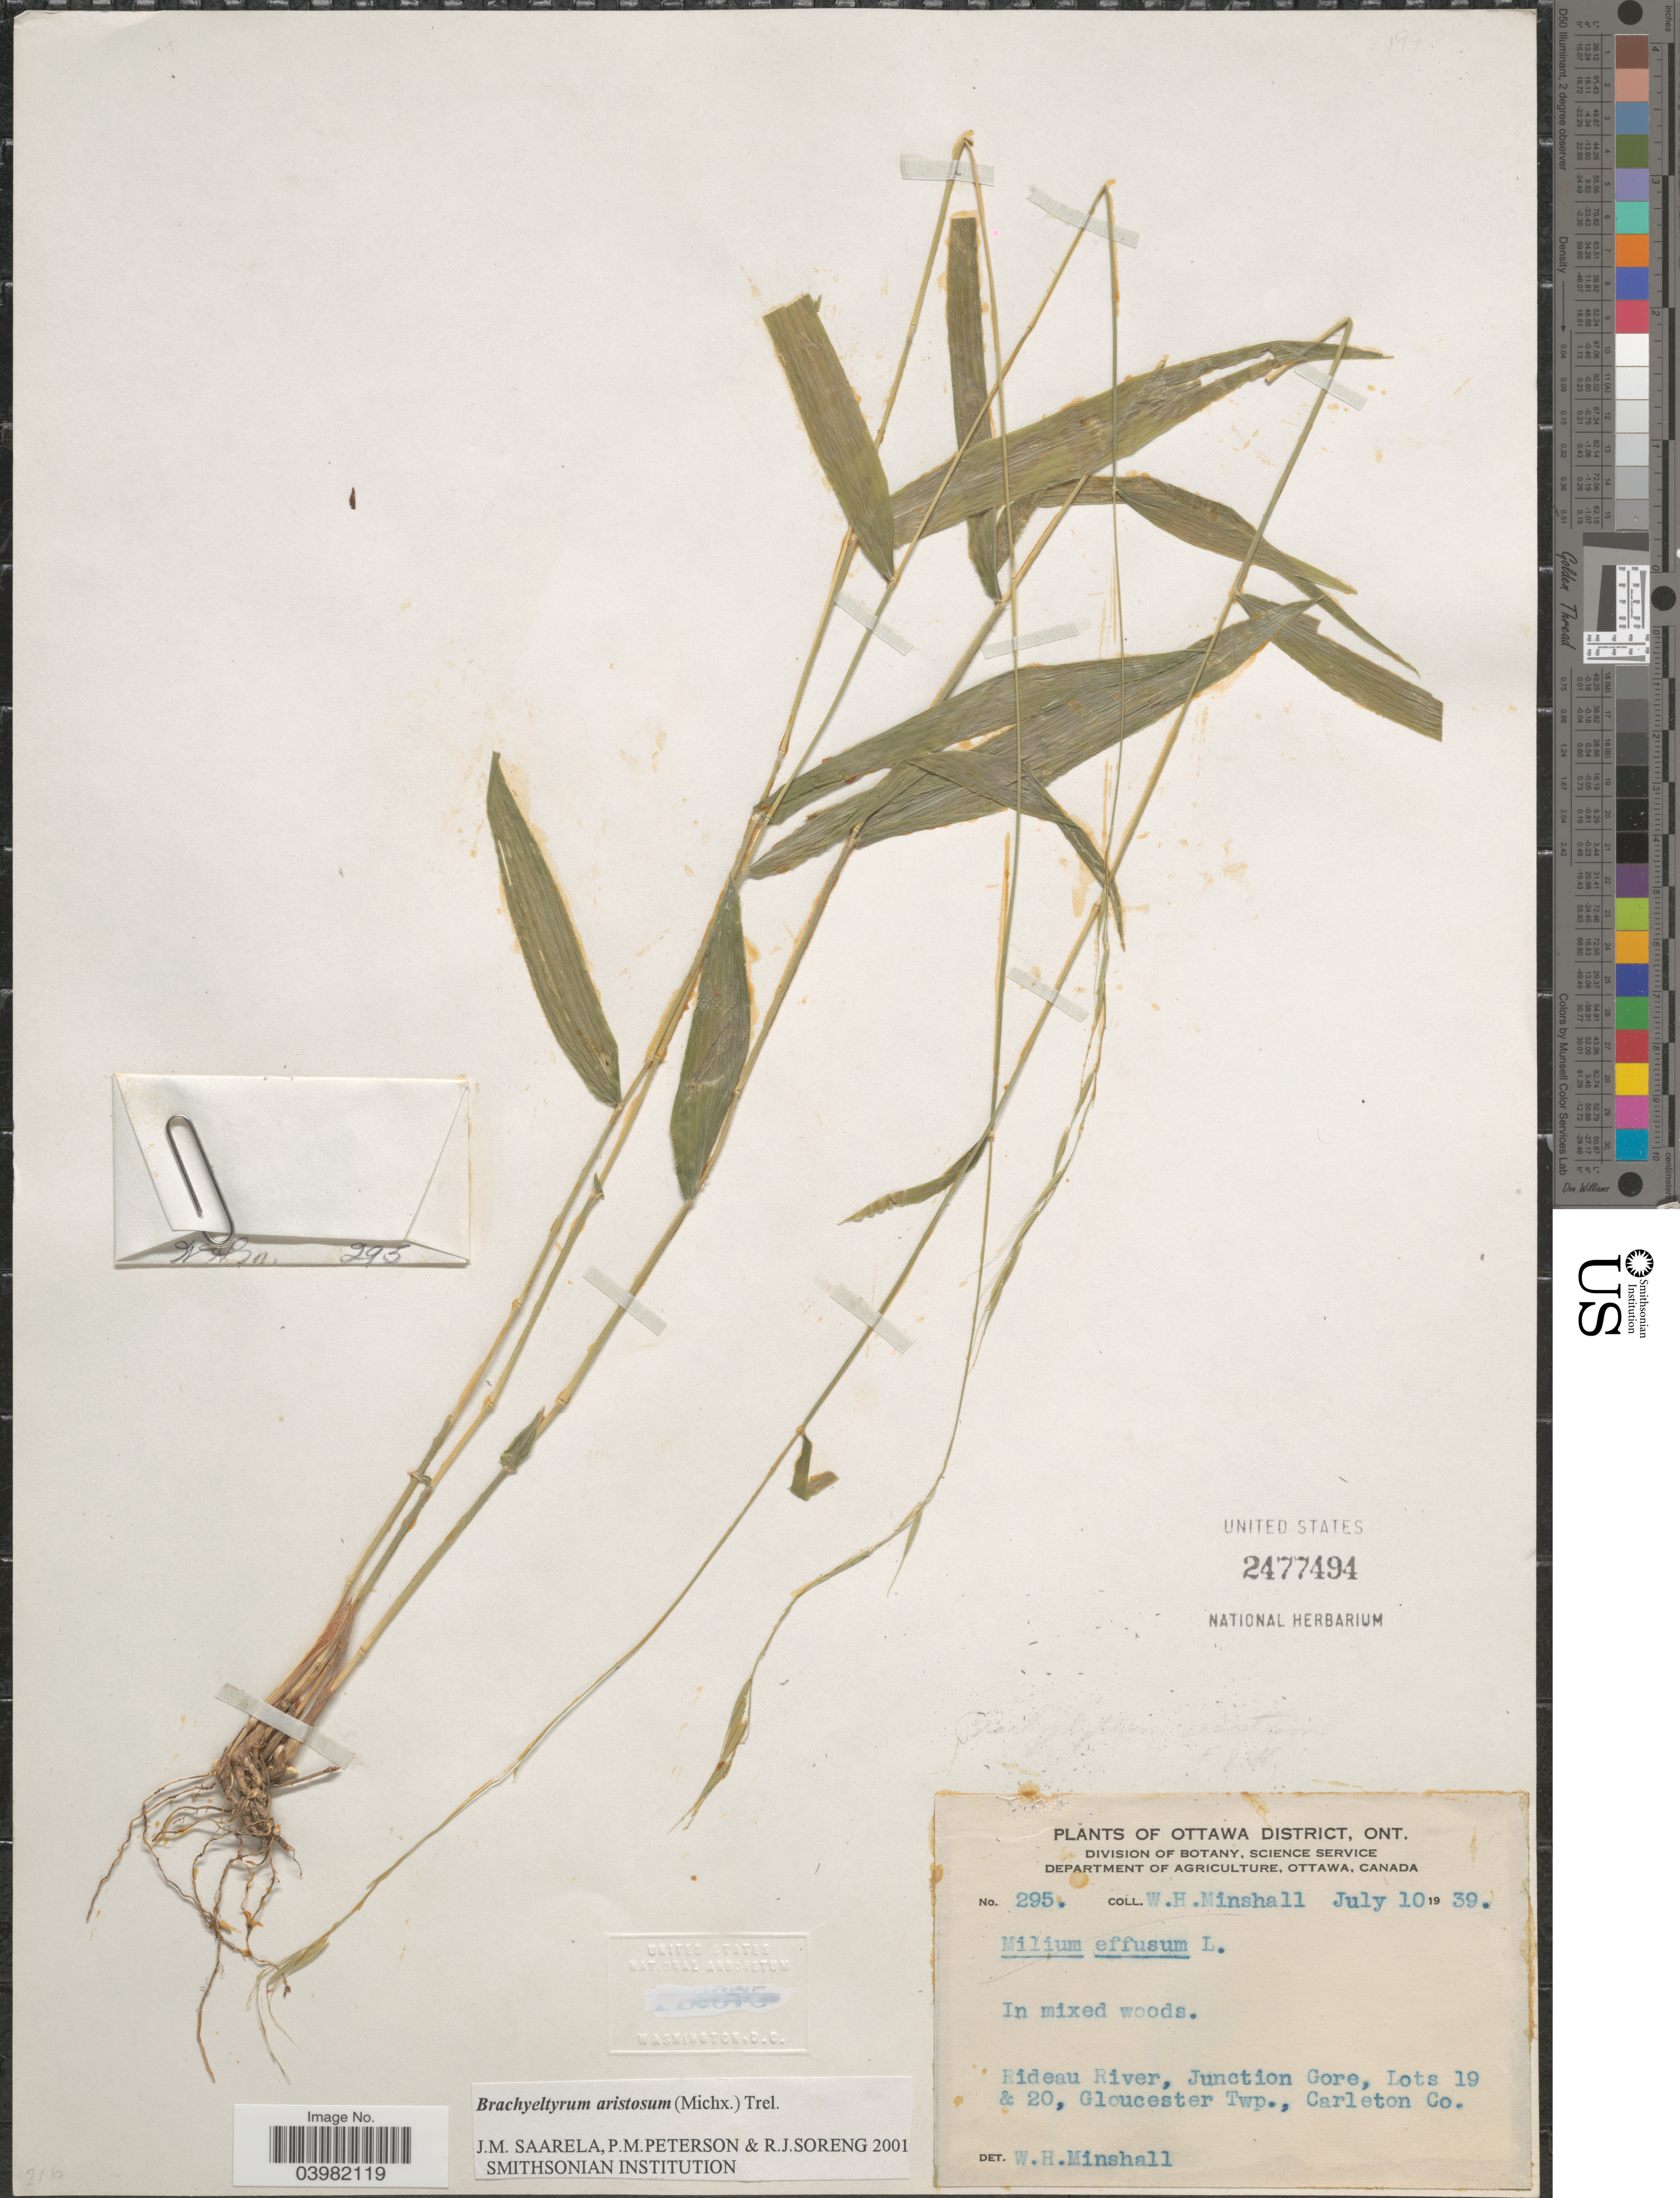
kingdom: Plantae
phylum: Tracheophyta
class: Liliopsida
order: Poales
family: Poaceae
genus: Brachyelytrum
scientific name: Brachyelytrum aristosum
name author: (Michx.) P. Beauv. ex Trel.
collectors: W. Minshall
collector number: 295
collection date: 1939-07-10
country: Canada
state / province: Ontario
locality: Ottawa District. Rideau River, Junction Gore, Lots 19 & 20, Gloucester Twp., Carleton Co.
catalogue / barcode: US 2477494